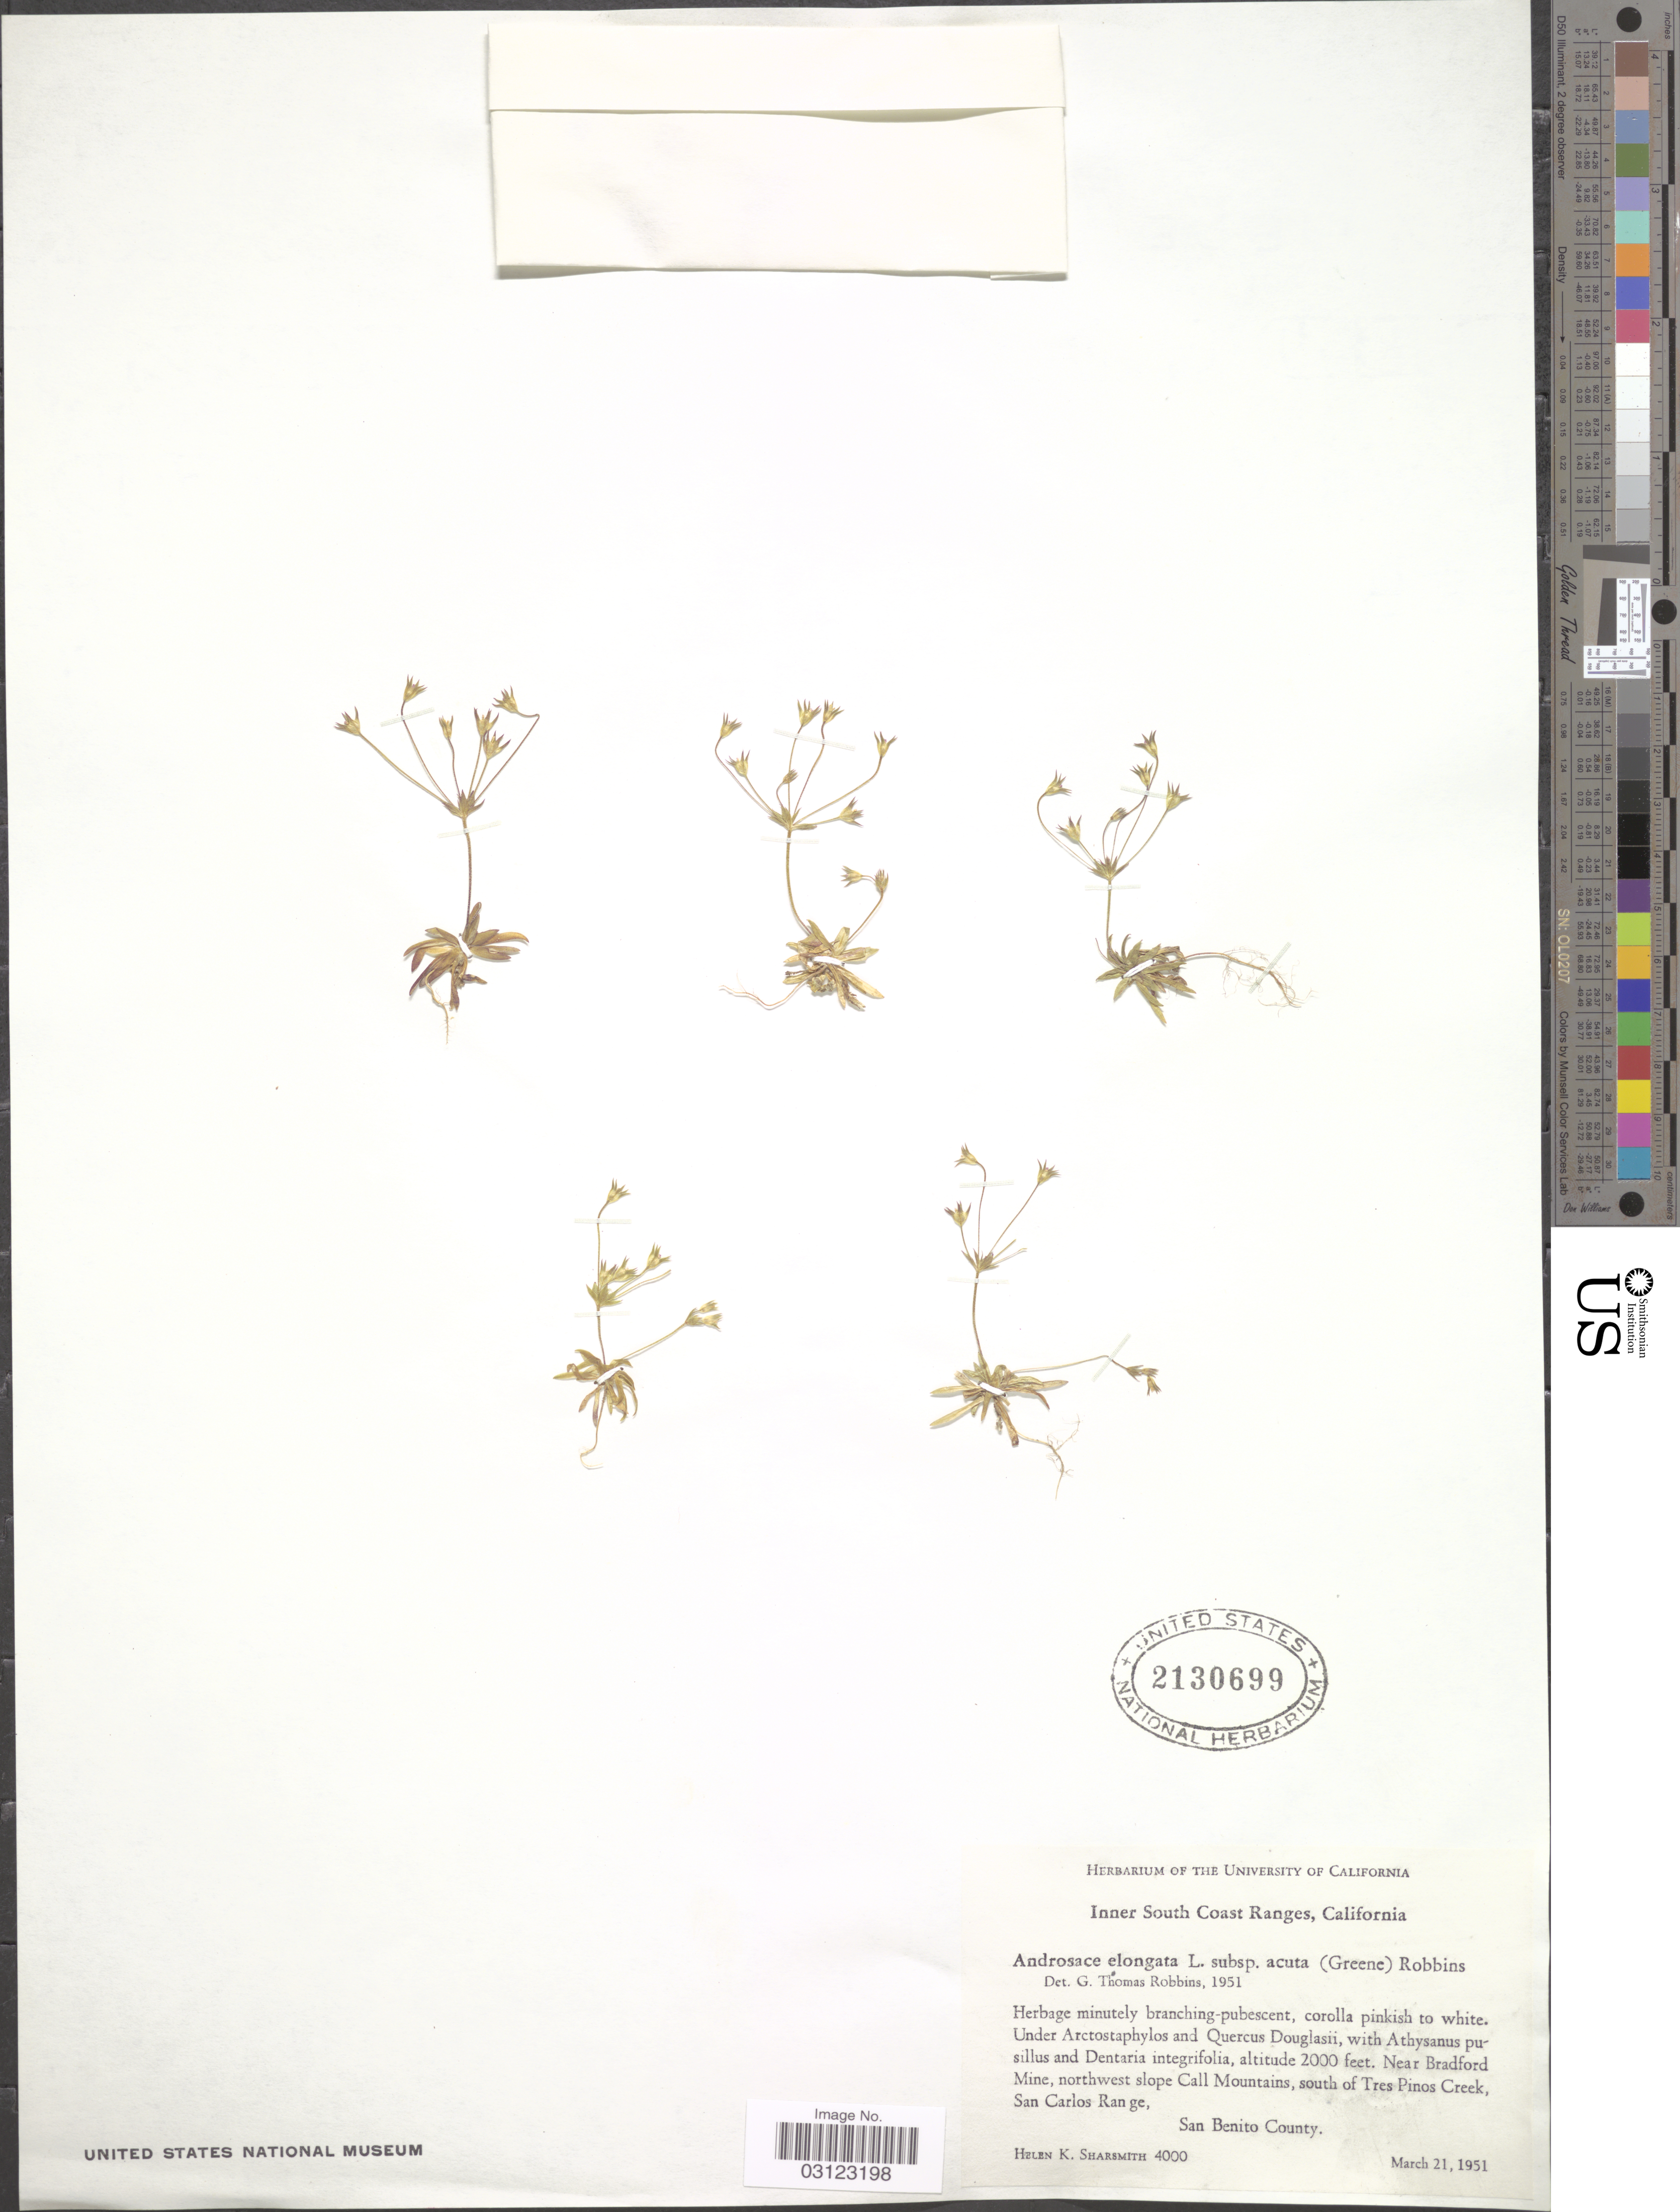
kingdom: Plantae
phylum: Tracheophyta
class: Magnoliopsida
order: Ericales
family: Primulaceae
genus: Androsace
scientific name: Androsace elongata subsp. acuta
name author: (Greene) G.T. Robbins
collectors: H. Sharsmith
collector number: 4000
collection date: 1951-03-21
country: United States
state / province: California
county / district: San Benito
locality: Inner South Coast Ranges. Near Bradford Mine, northwest slope Call Mountains, south of Tres Pinos Creek, San Carlos Range, San Benito County.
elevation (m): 610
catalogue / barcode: US 2130699